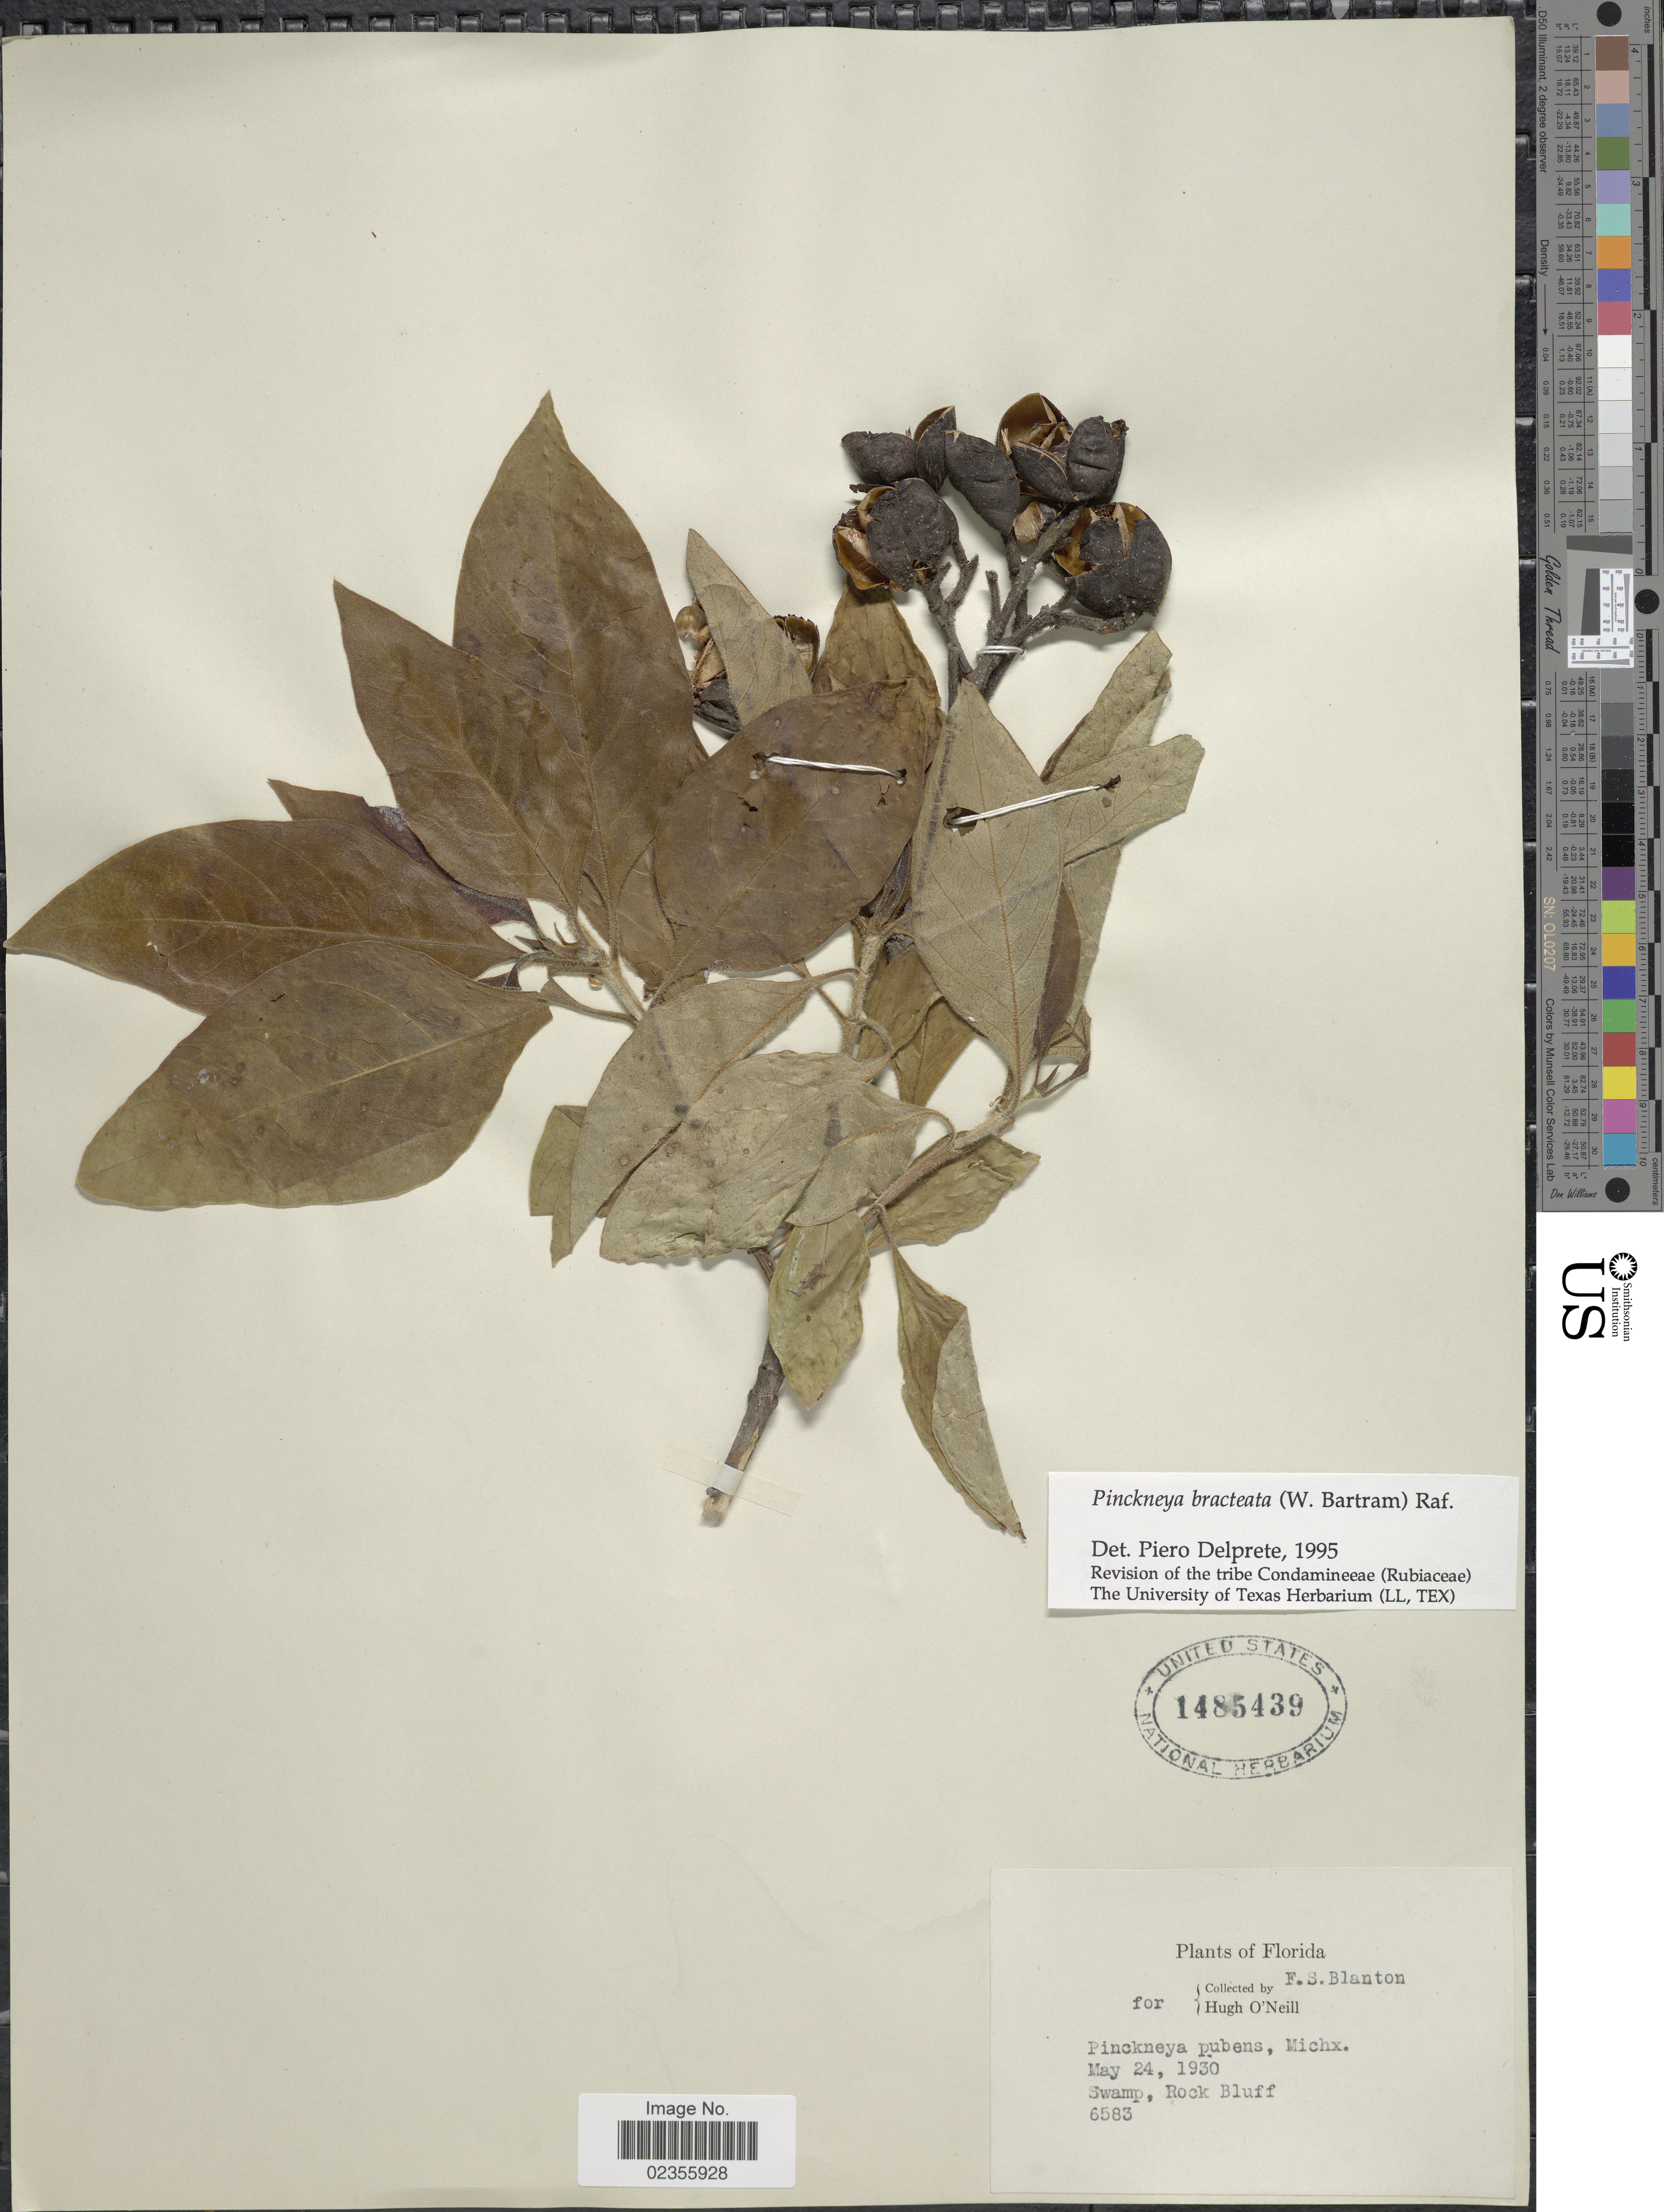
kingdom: Plantae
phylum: Tracheophyta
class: Magnoliopsida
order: Gentianales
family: Rubiaceae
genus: Pinckneya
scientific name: Pinckneya pubens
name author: Michx.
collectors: F. S. Blanton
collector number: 6583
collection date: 1930-05-24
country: United States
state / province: Florida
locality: Swamp, Rock Bluff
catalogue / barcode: US 1485439